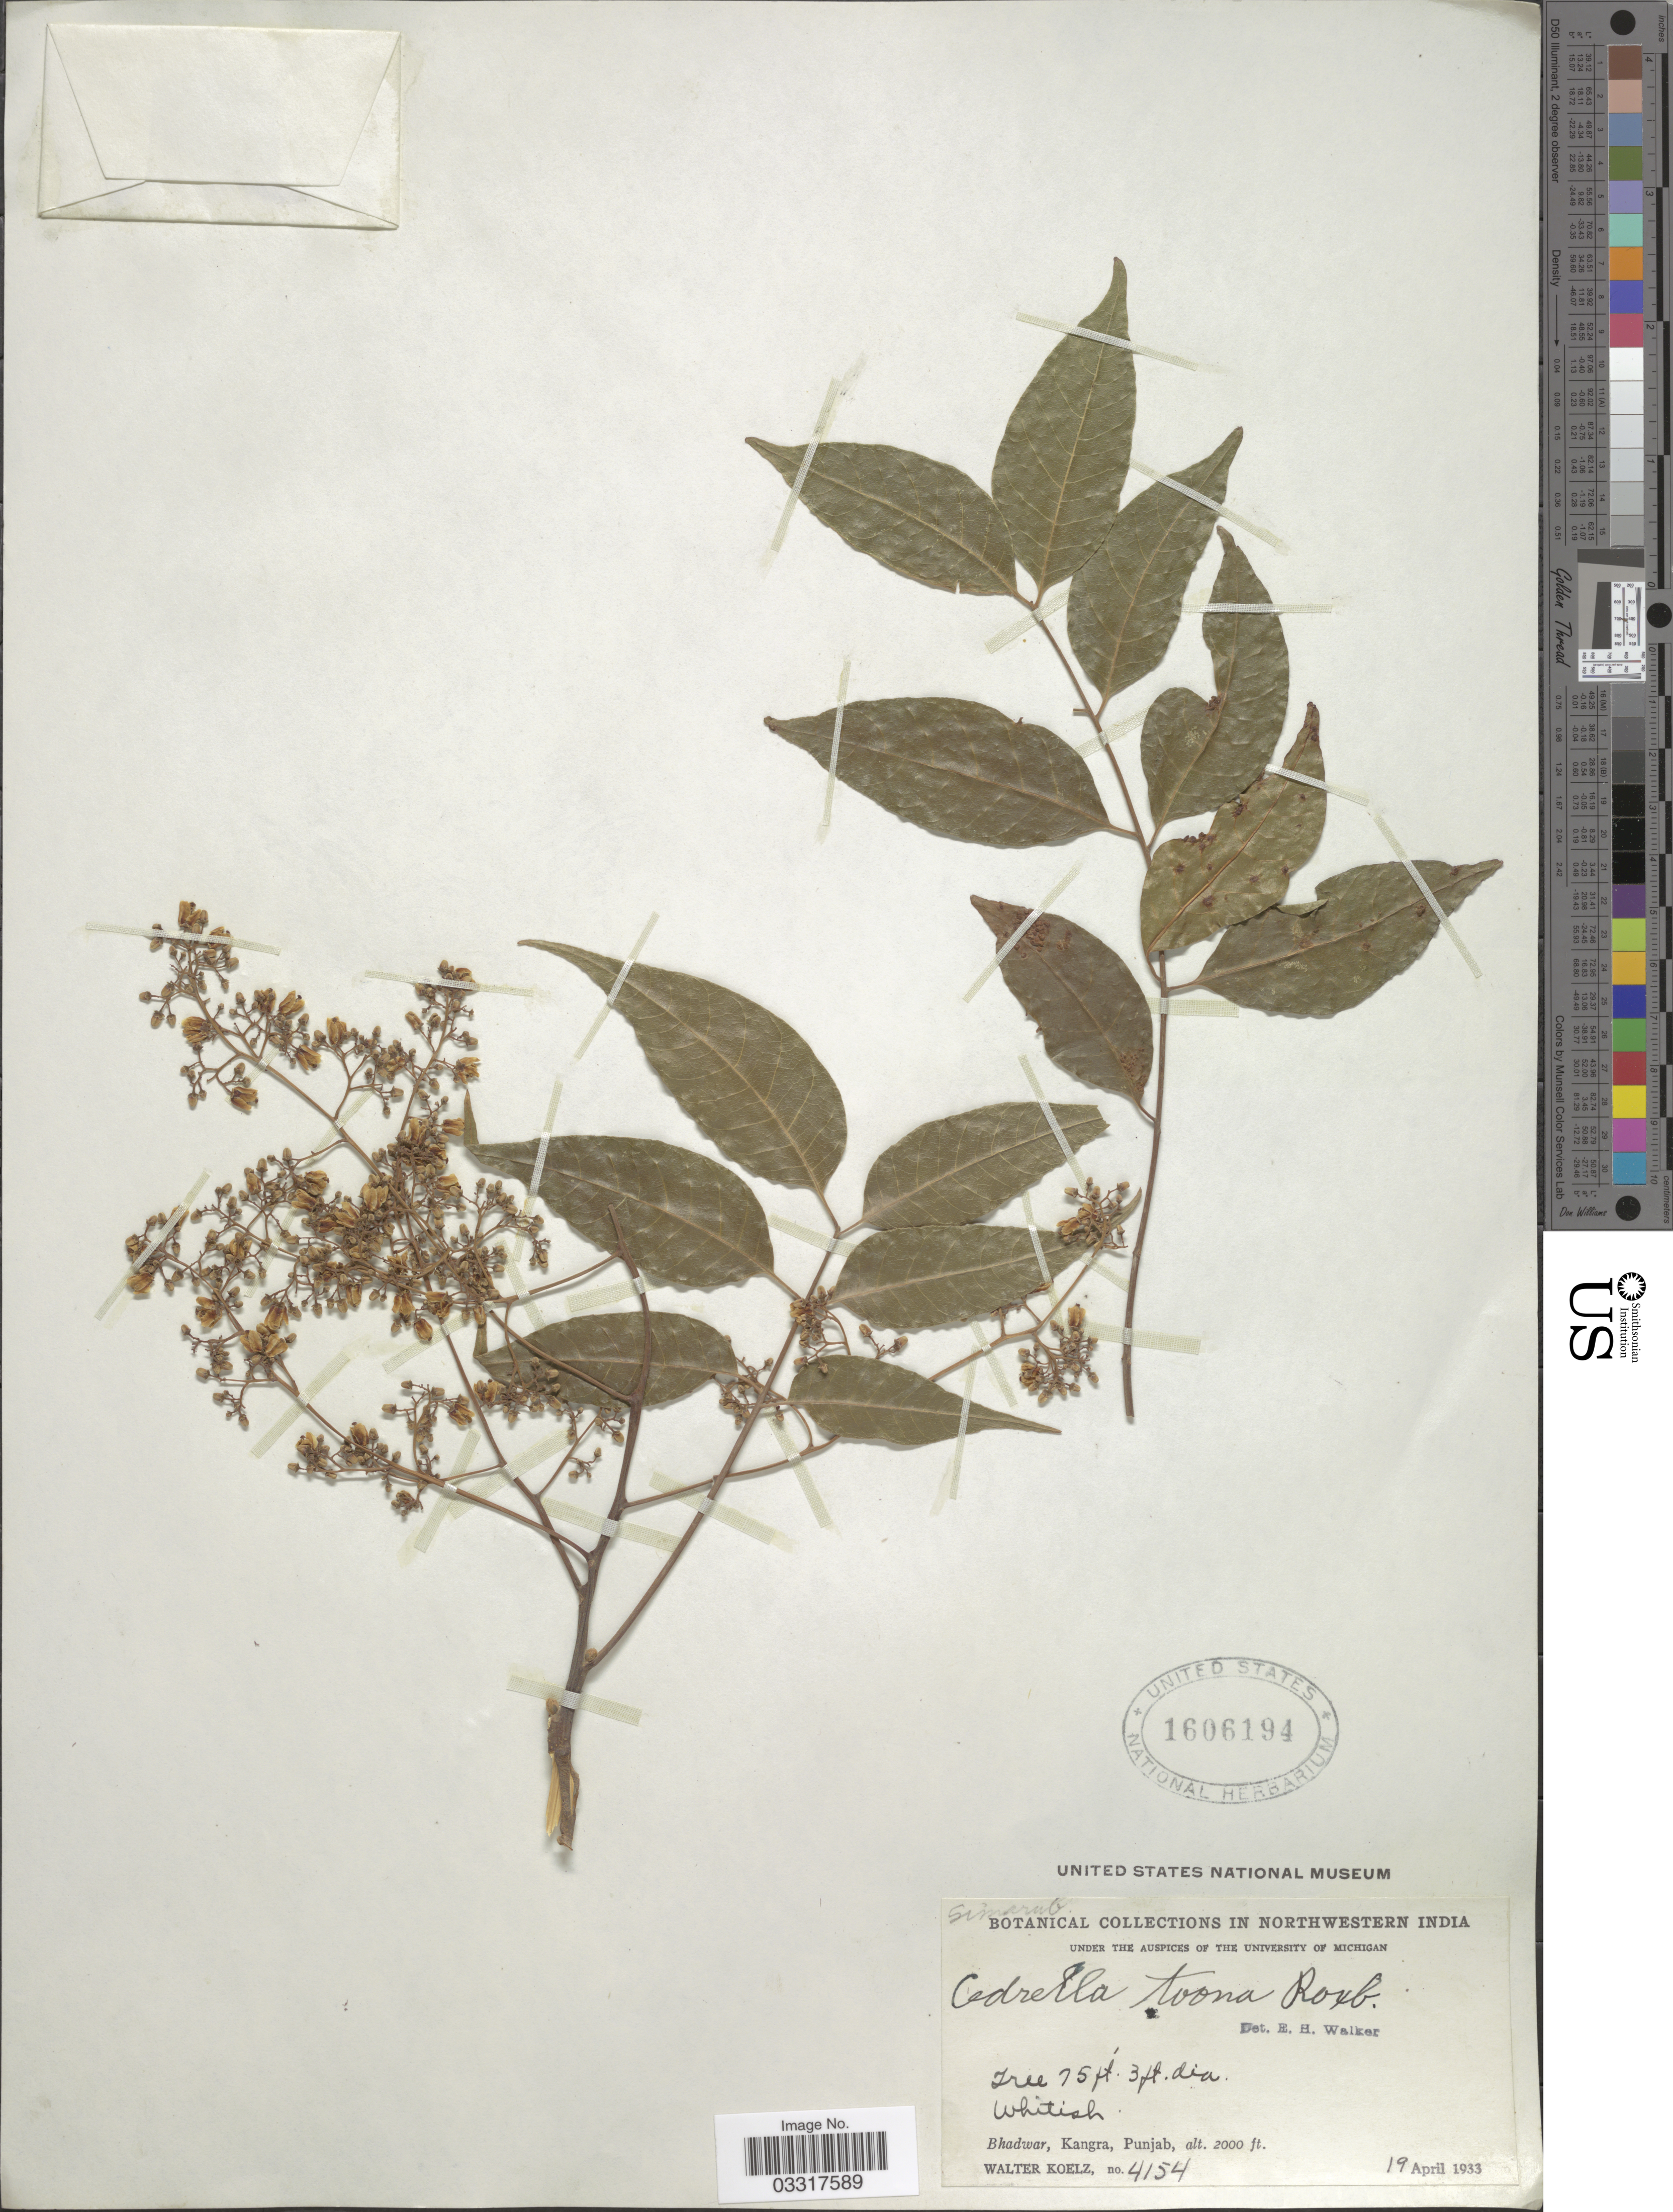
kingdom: Plantae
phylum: Tracheophyta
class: Magnoliopsida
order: Sapindales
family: Meliaceae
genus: Toona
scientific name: Toona ciliata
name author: M. Roem.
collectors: W. N. Koelz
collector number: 4154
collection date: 1933-04-19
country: India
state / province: Punjab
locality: Northwestern India, Bahdwar, Kangra, Punjab.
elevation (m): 610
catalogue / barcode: US 1606194